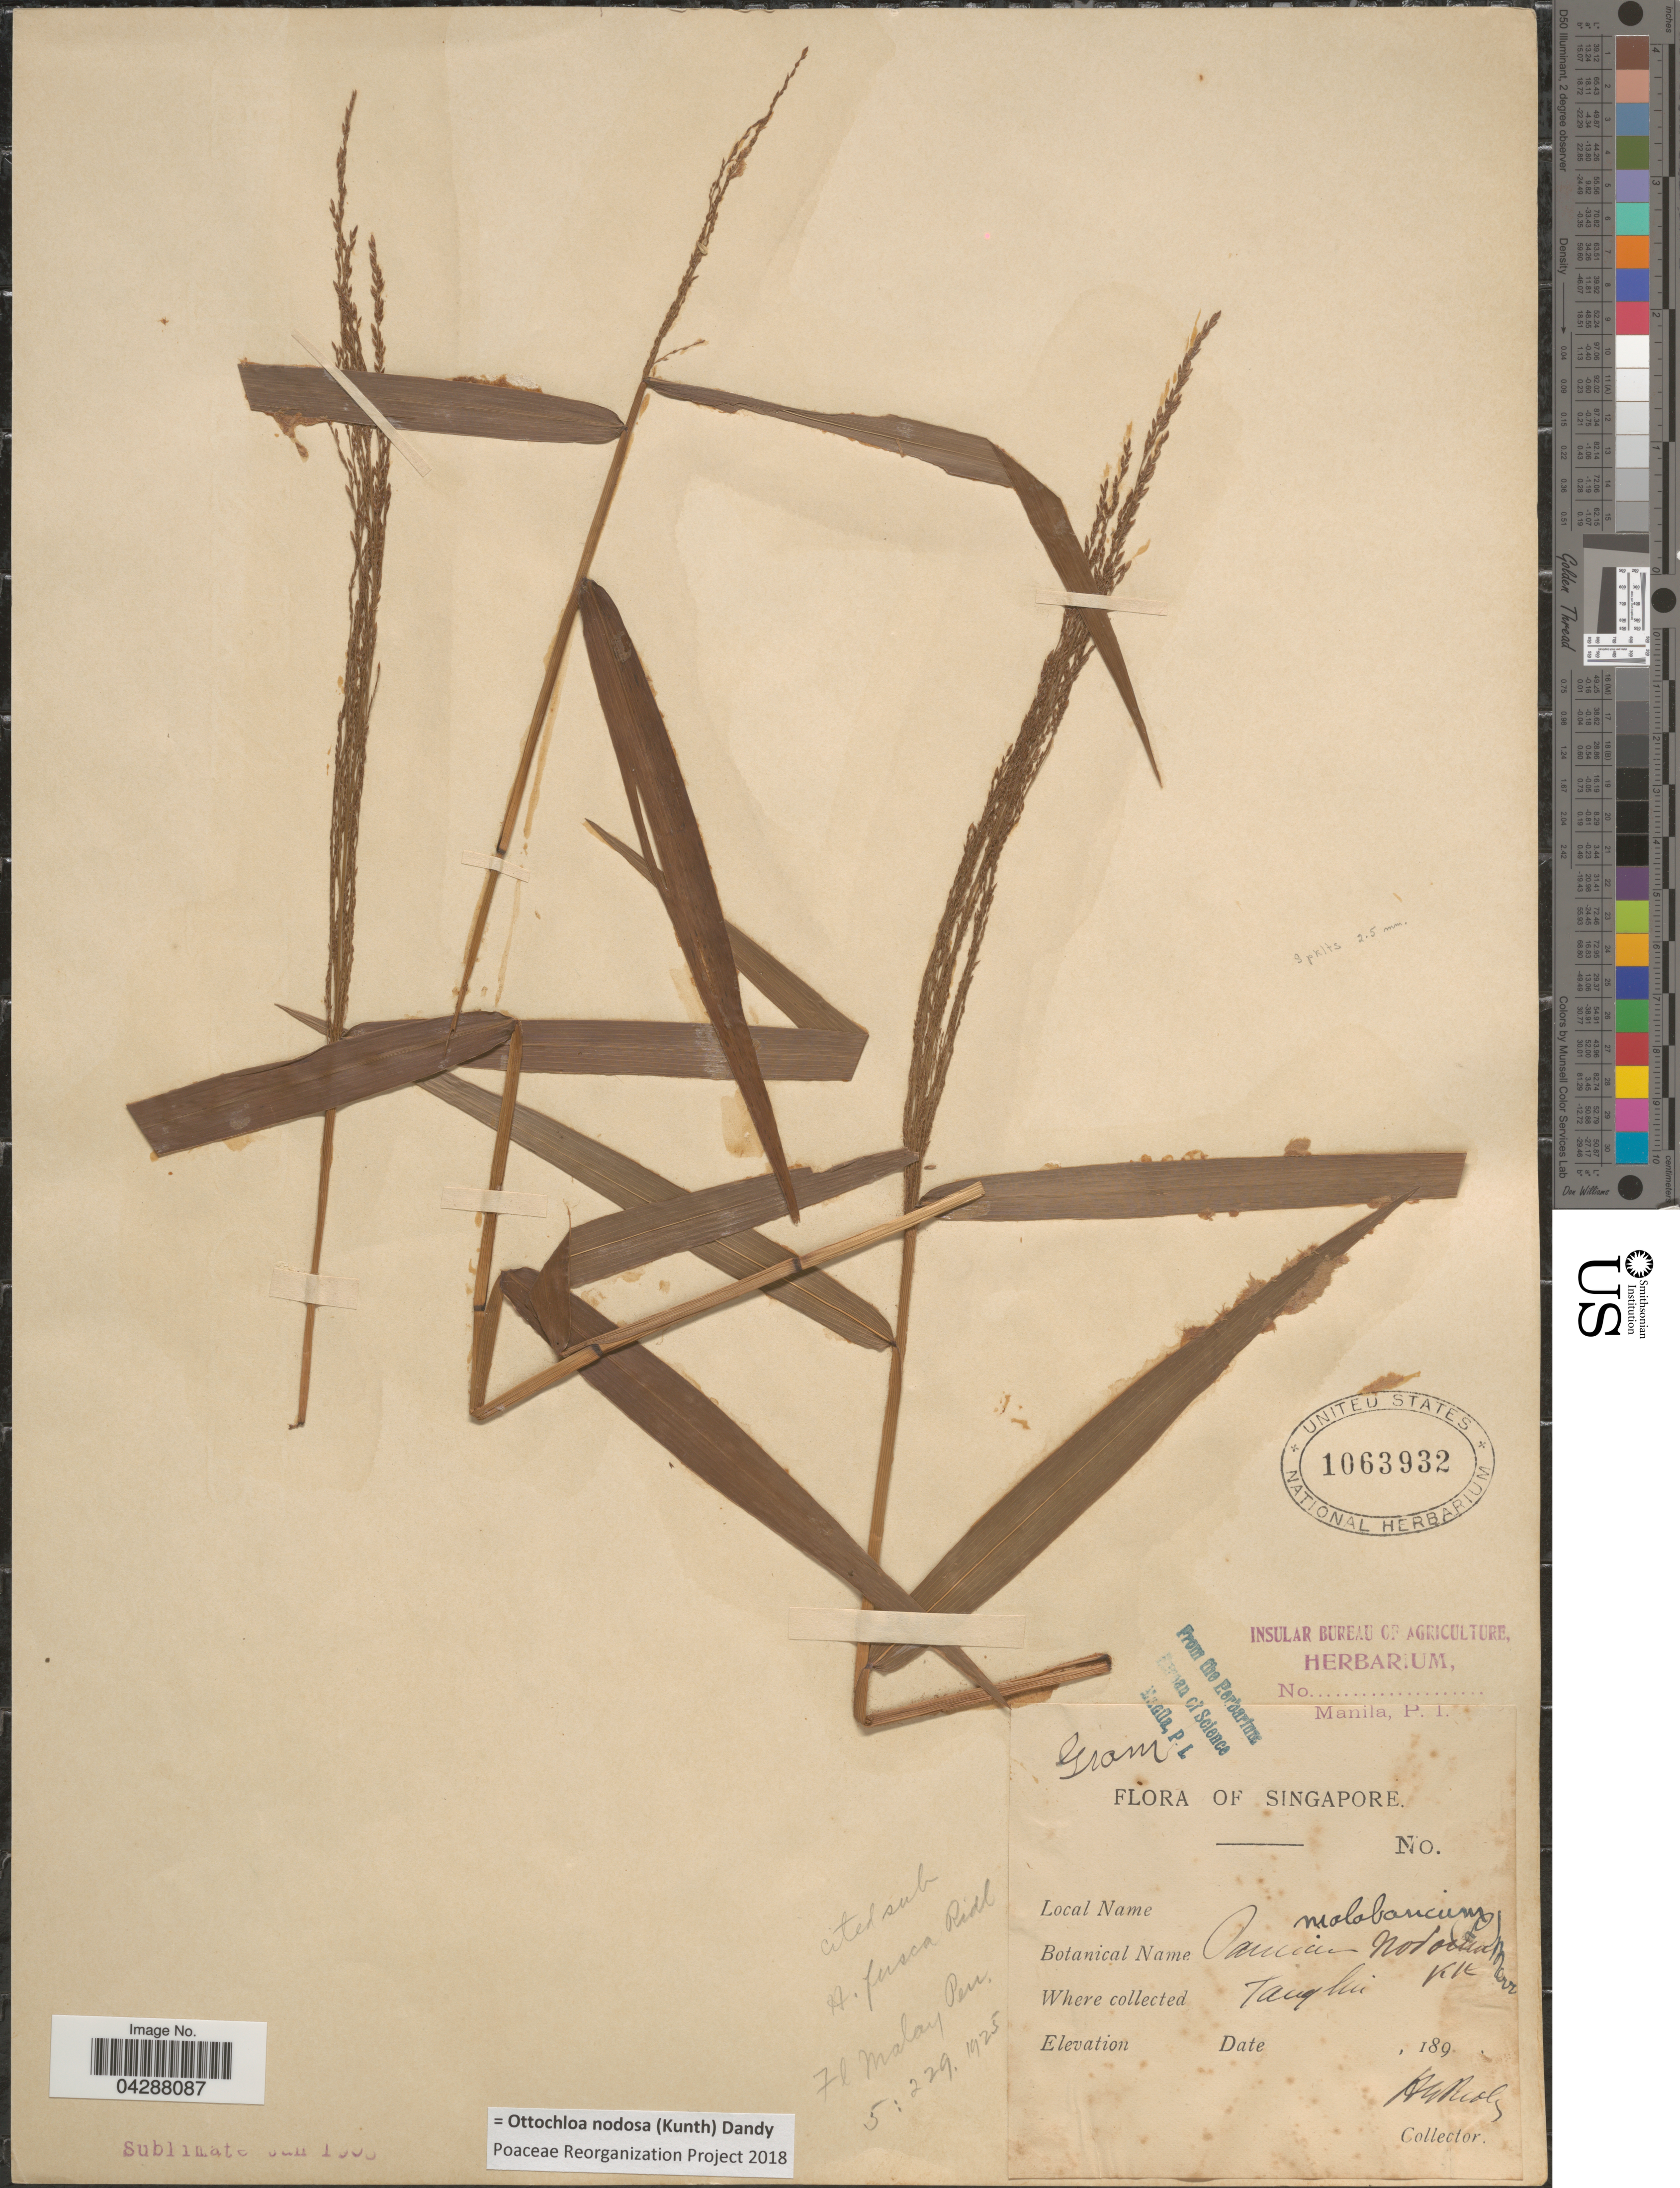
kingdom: Plantae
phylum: Tracheophyta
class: Liliopsida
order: Poales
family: Poaceae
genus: Ottochloa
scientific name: Ottochloa nodosa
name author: (Kunth) Dandy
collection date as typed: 189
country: Singapore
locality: Tanglin.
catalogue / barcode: US 1063932